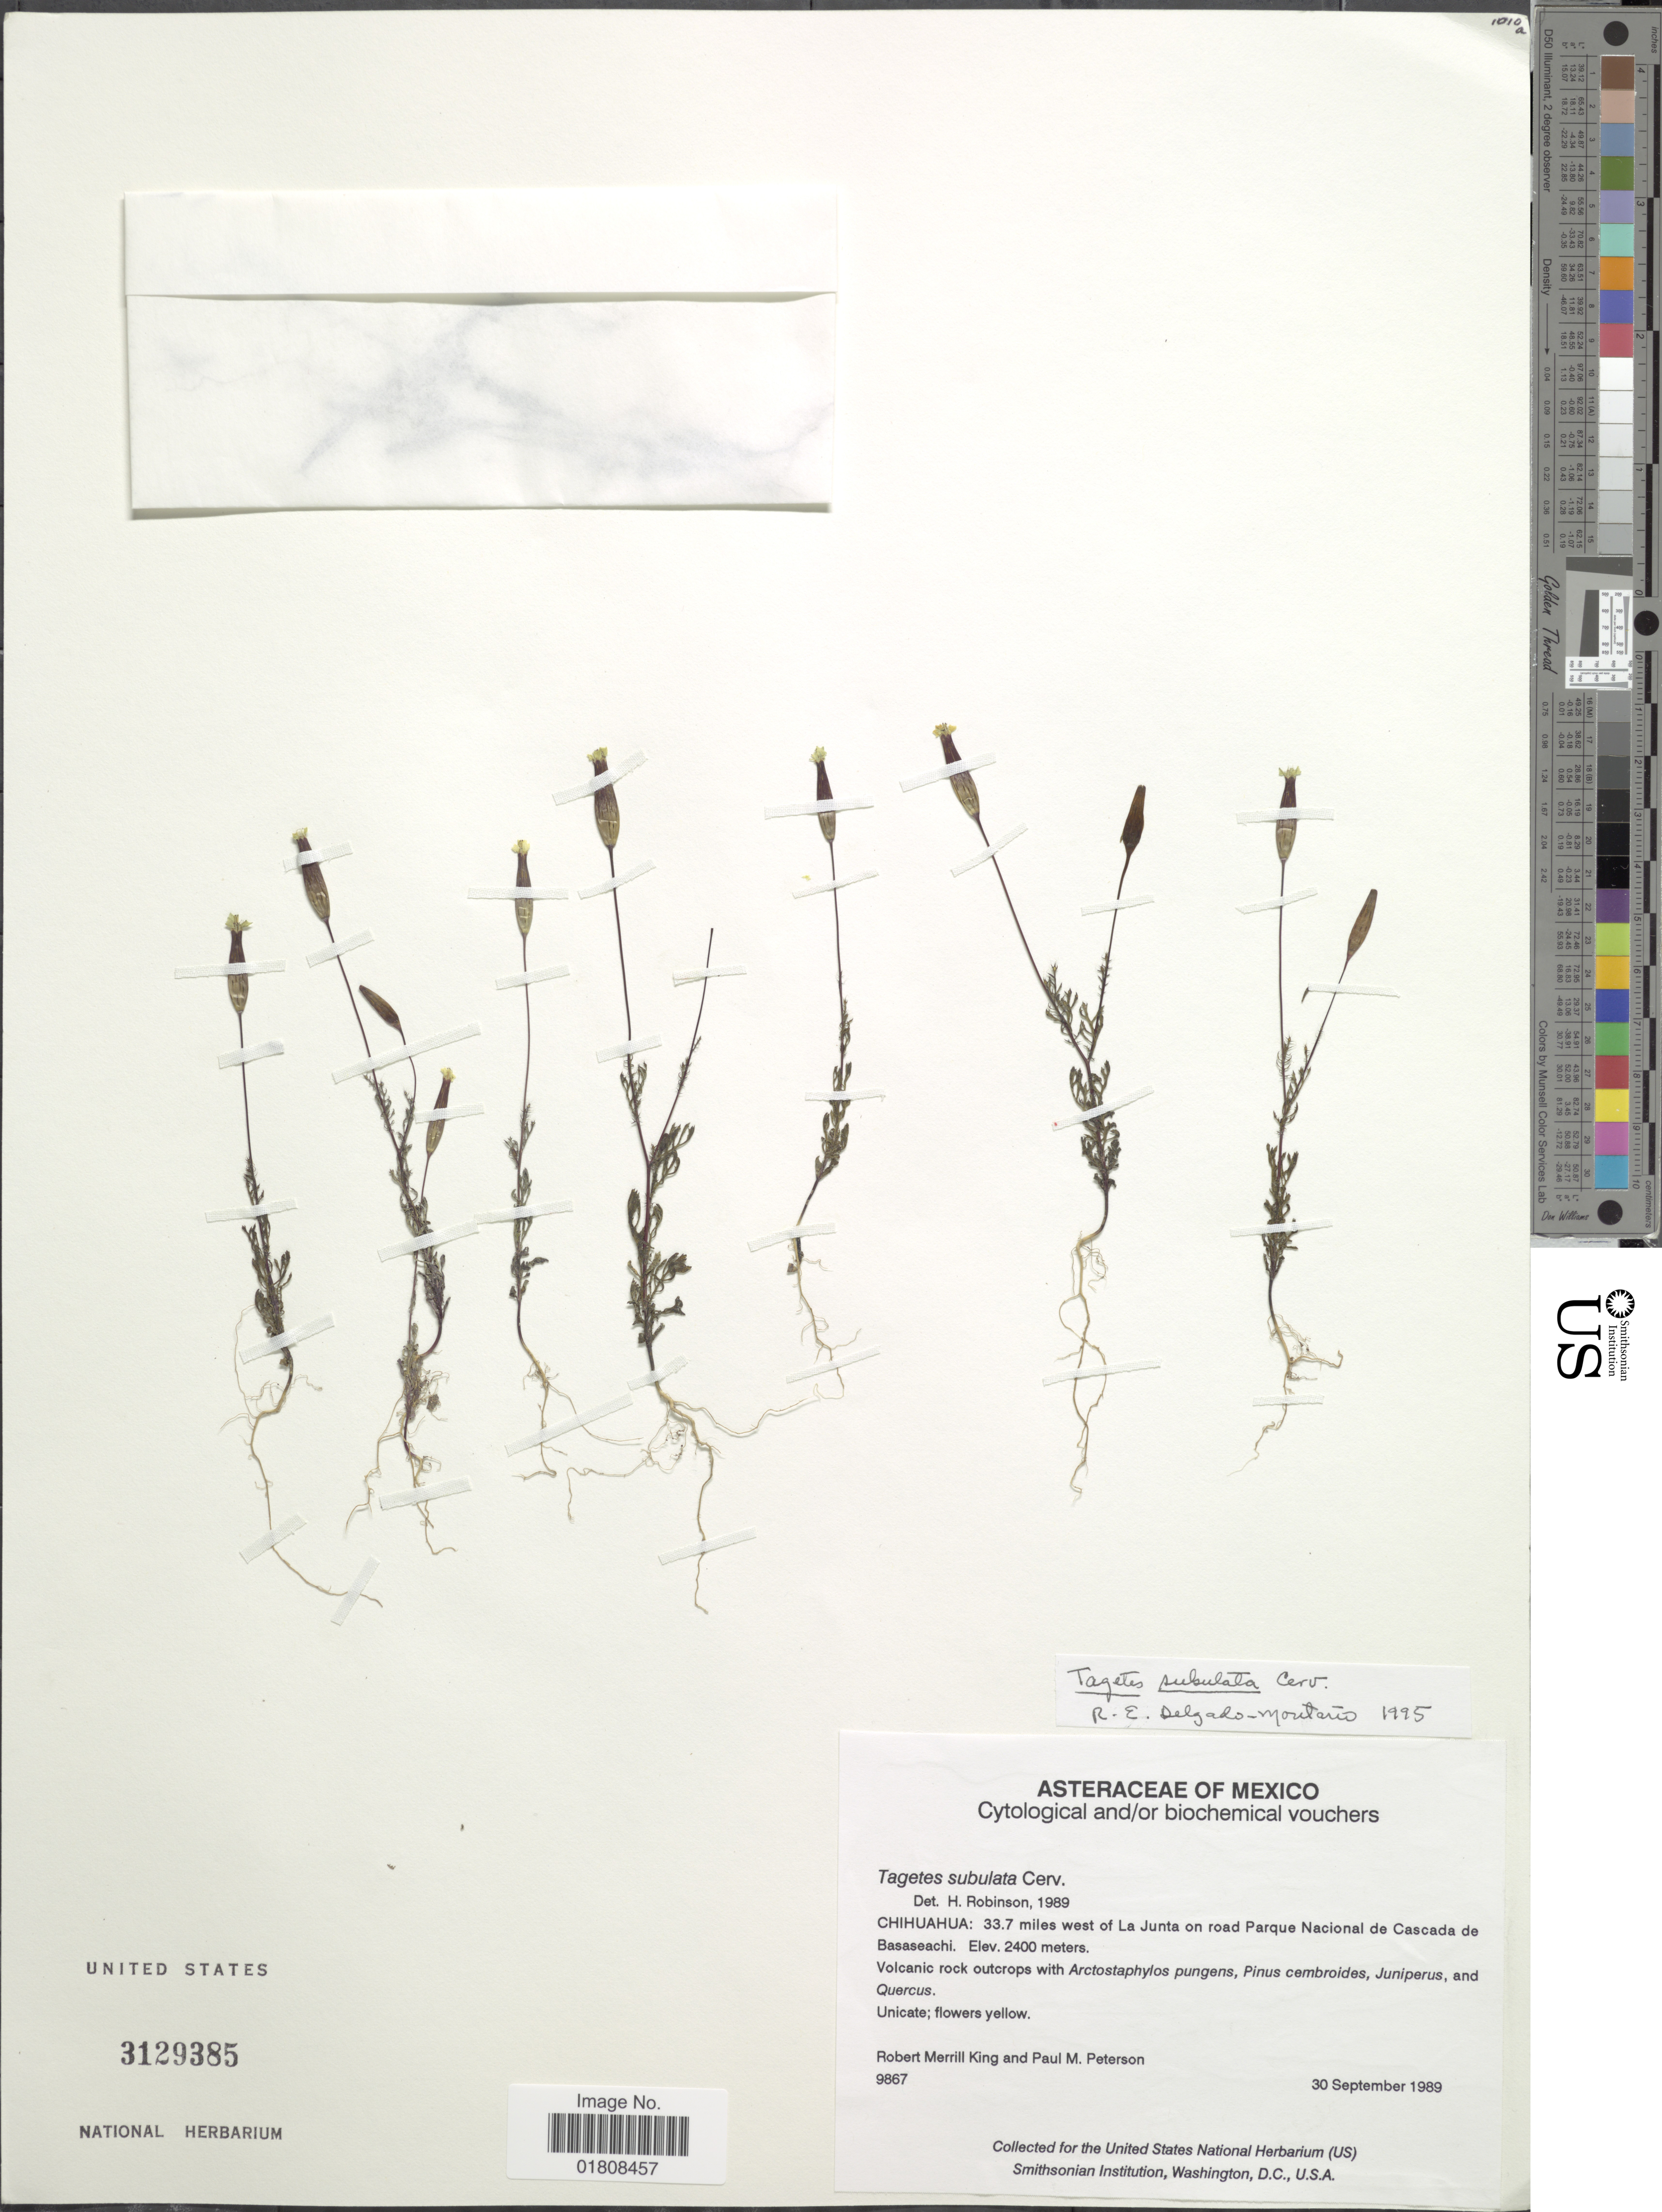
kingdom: Plantae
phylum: Tracheophyta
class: Magnoliopsida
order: Asterales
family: Asteraceae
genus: Tagetes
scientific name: Tagetes subulata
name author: Cerv.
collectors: R. M. King & P. M. Peterson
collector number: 9867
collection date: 1989-09-30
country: Mexico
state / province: Chihuahua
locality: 33.7 miles west of La Junta on road Parque Nacional de Cascada de Basaseachi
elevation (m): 2400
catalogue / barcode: US 3129385